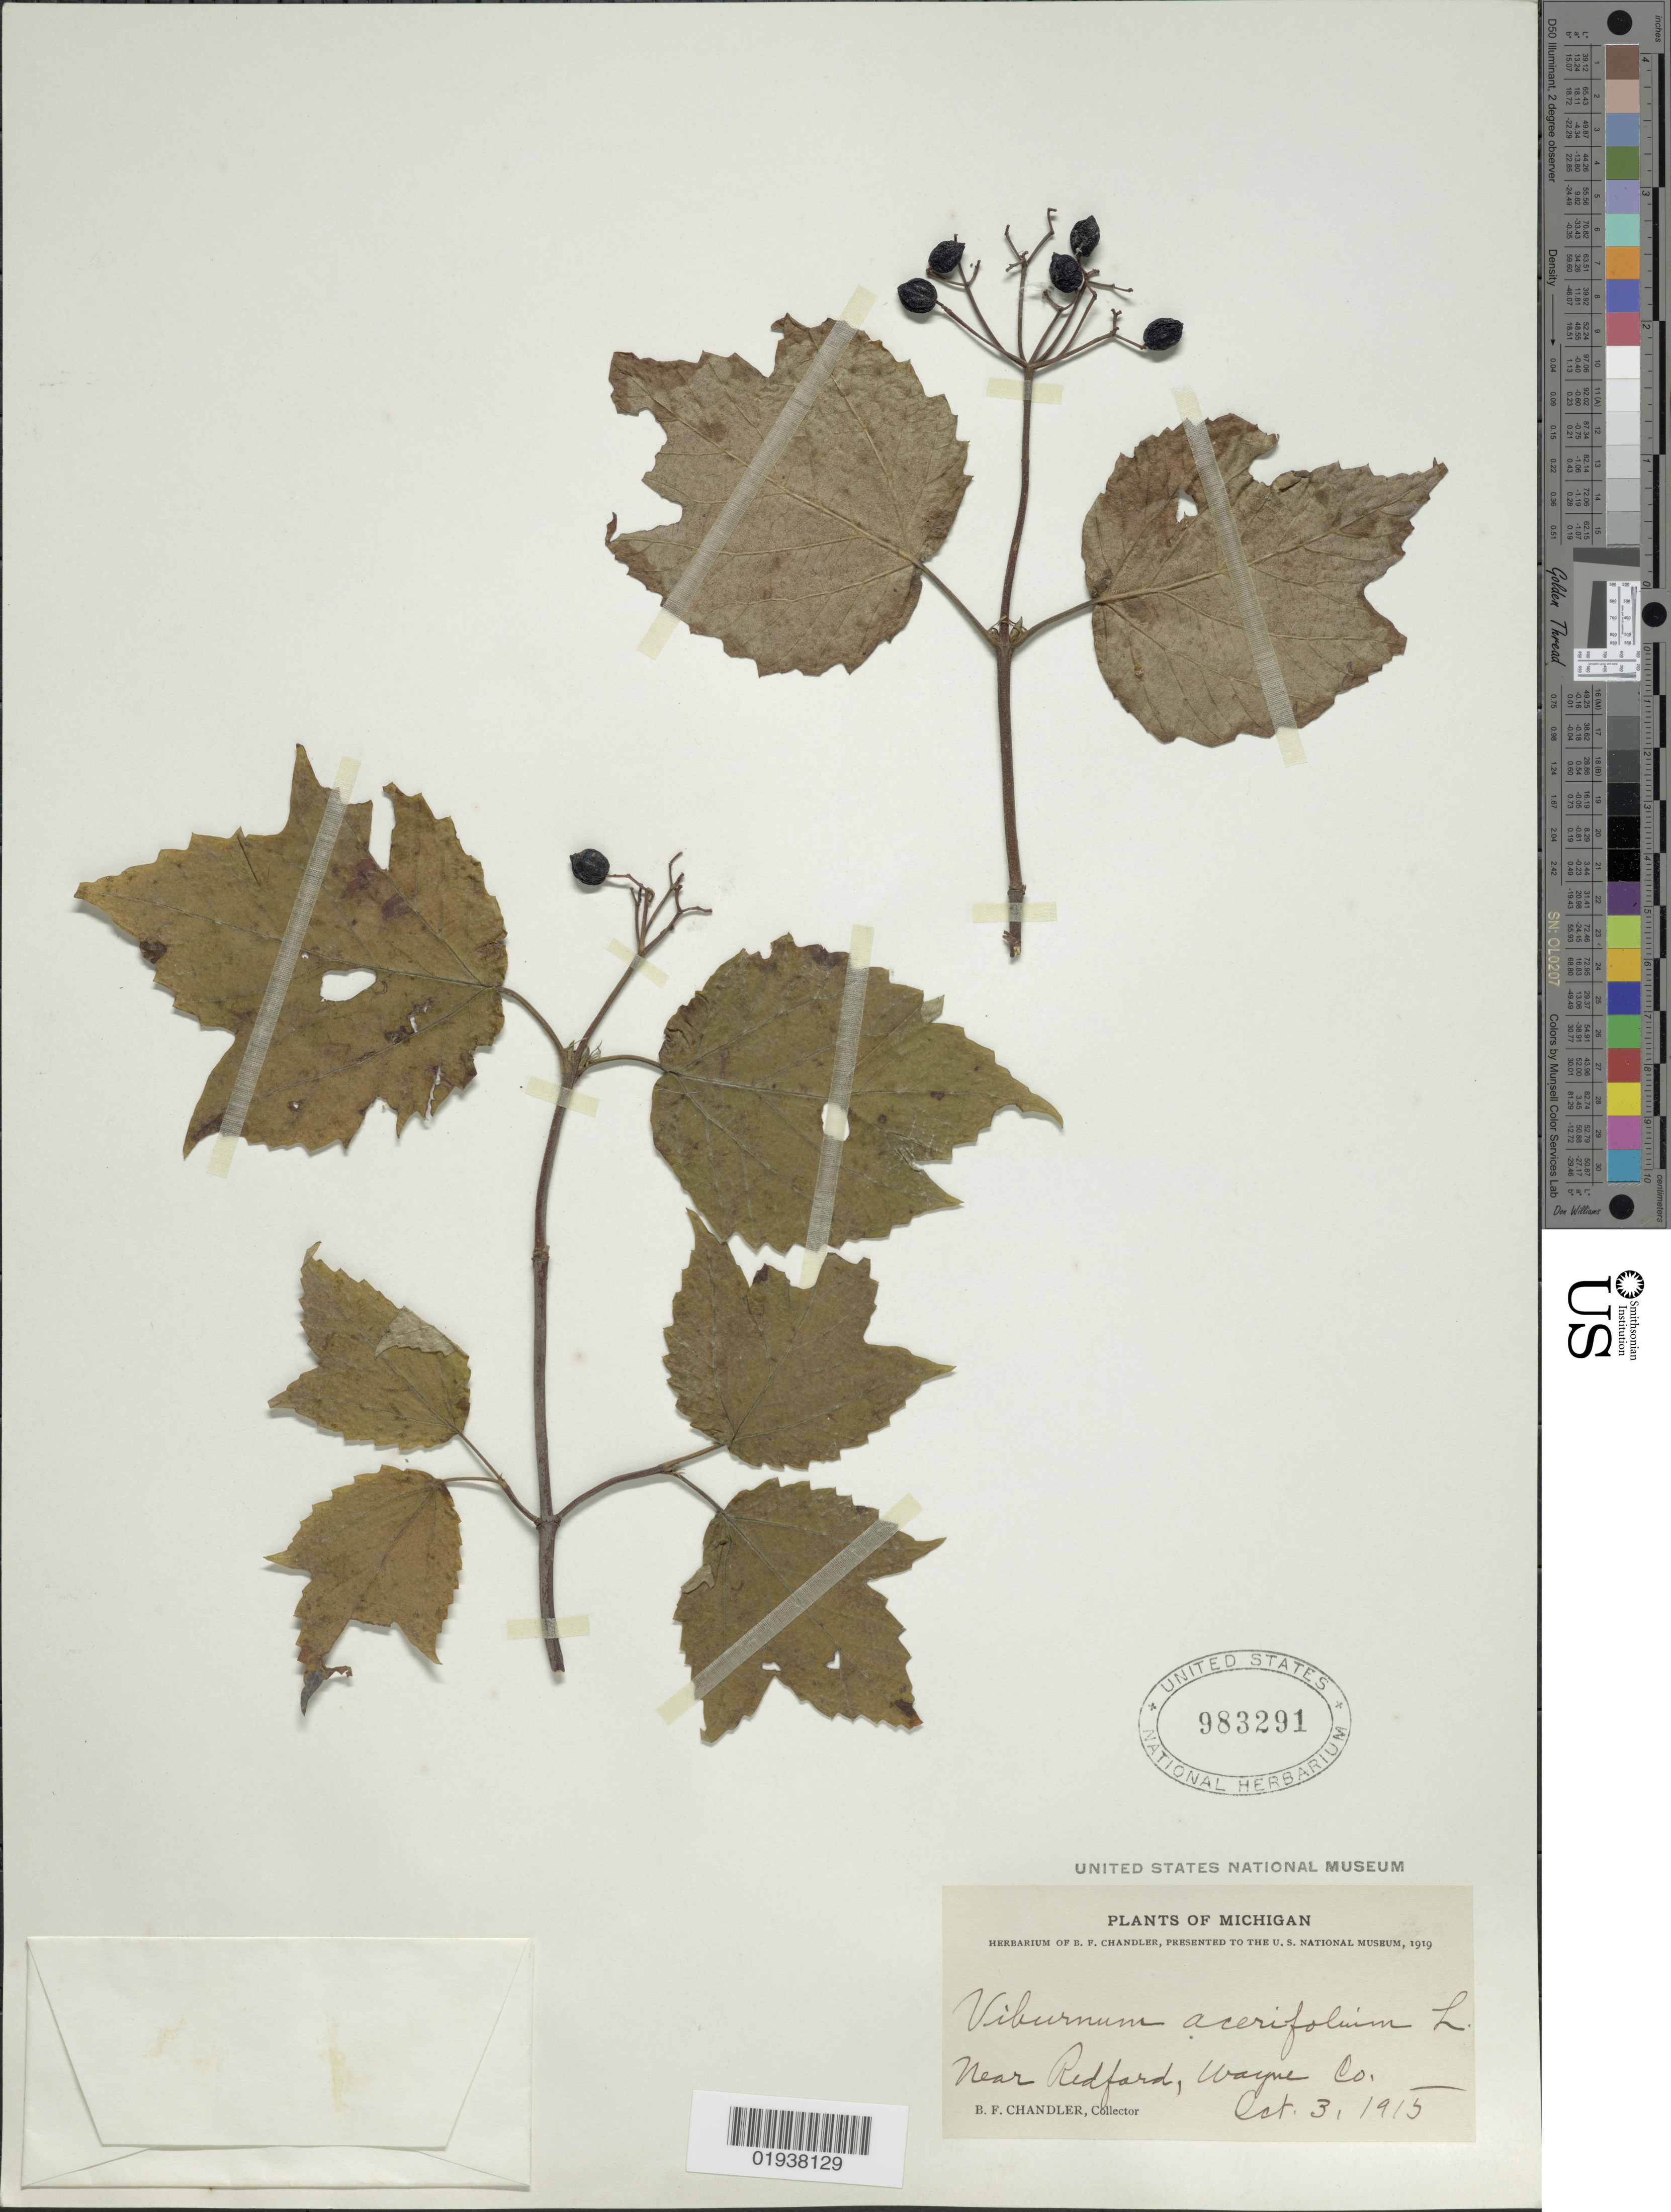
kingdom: Plantae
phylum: Tracheophyta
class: Magnoliopsida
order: Dipsacales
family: Viburnaceae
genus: Viburnum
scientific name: Viburnum acerifolium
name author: L.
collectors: B. F. Chandler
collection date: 1915-10-03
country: United States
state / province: Michigan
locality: Near Redford, Wayne Co.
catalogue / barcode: US 983291